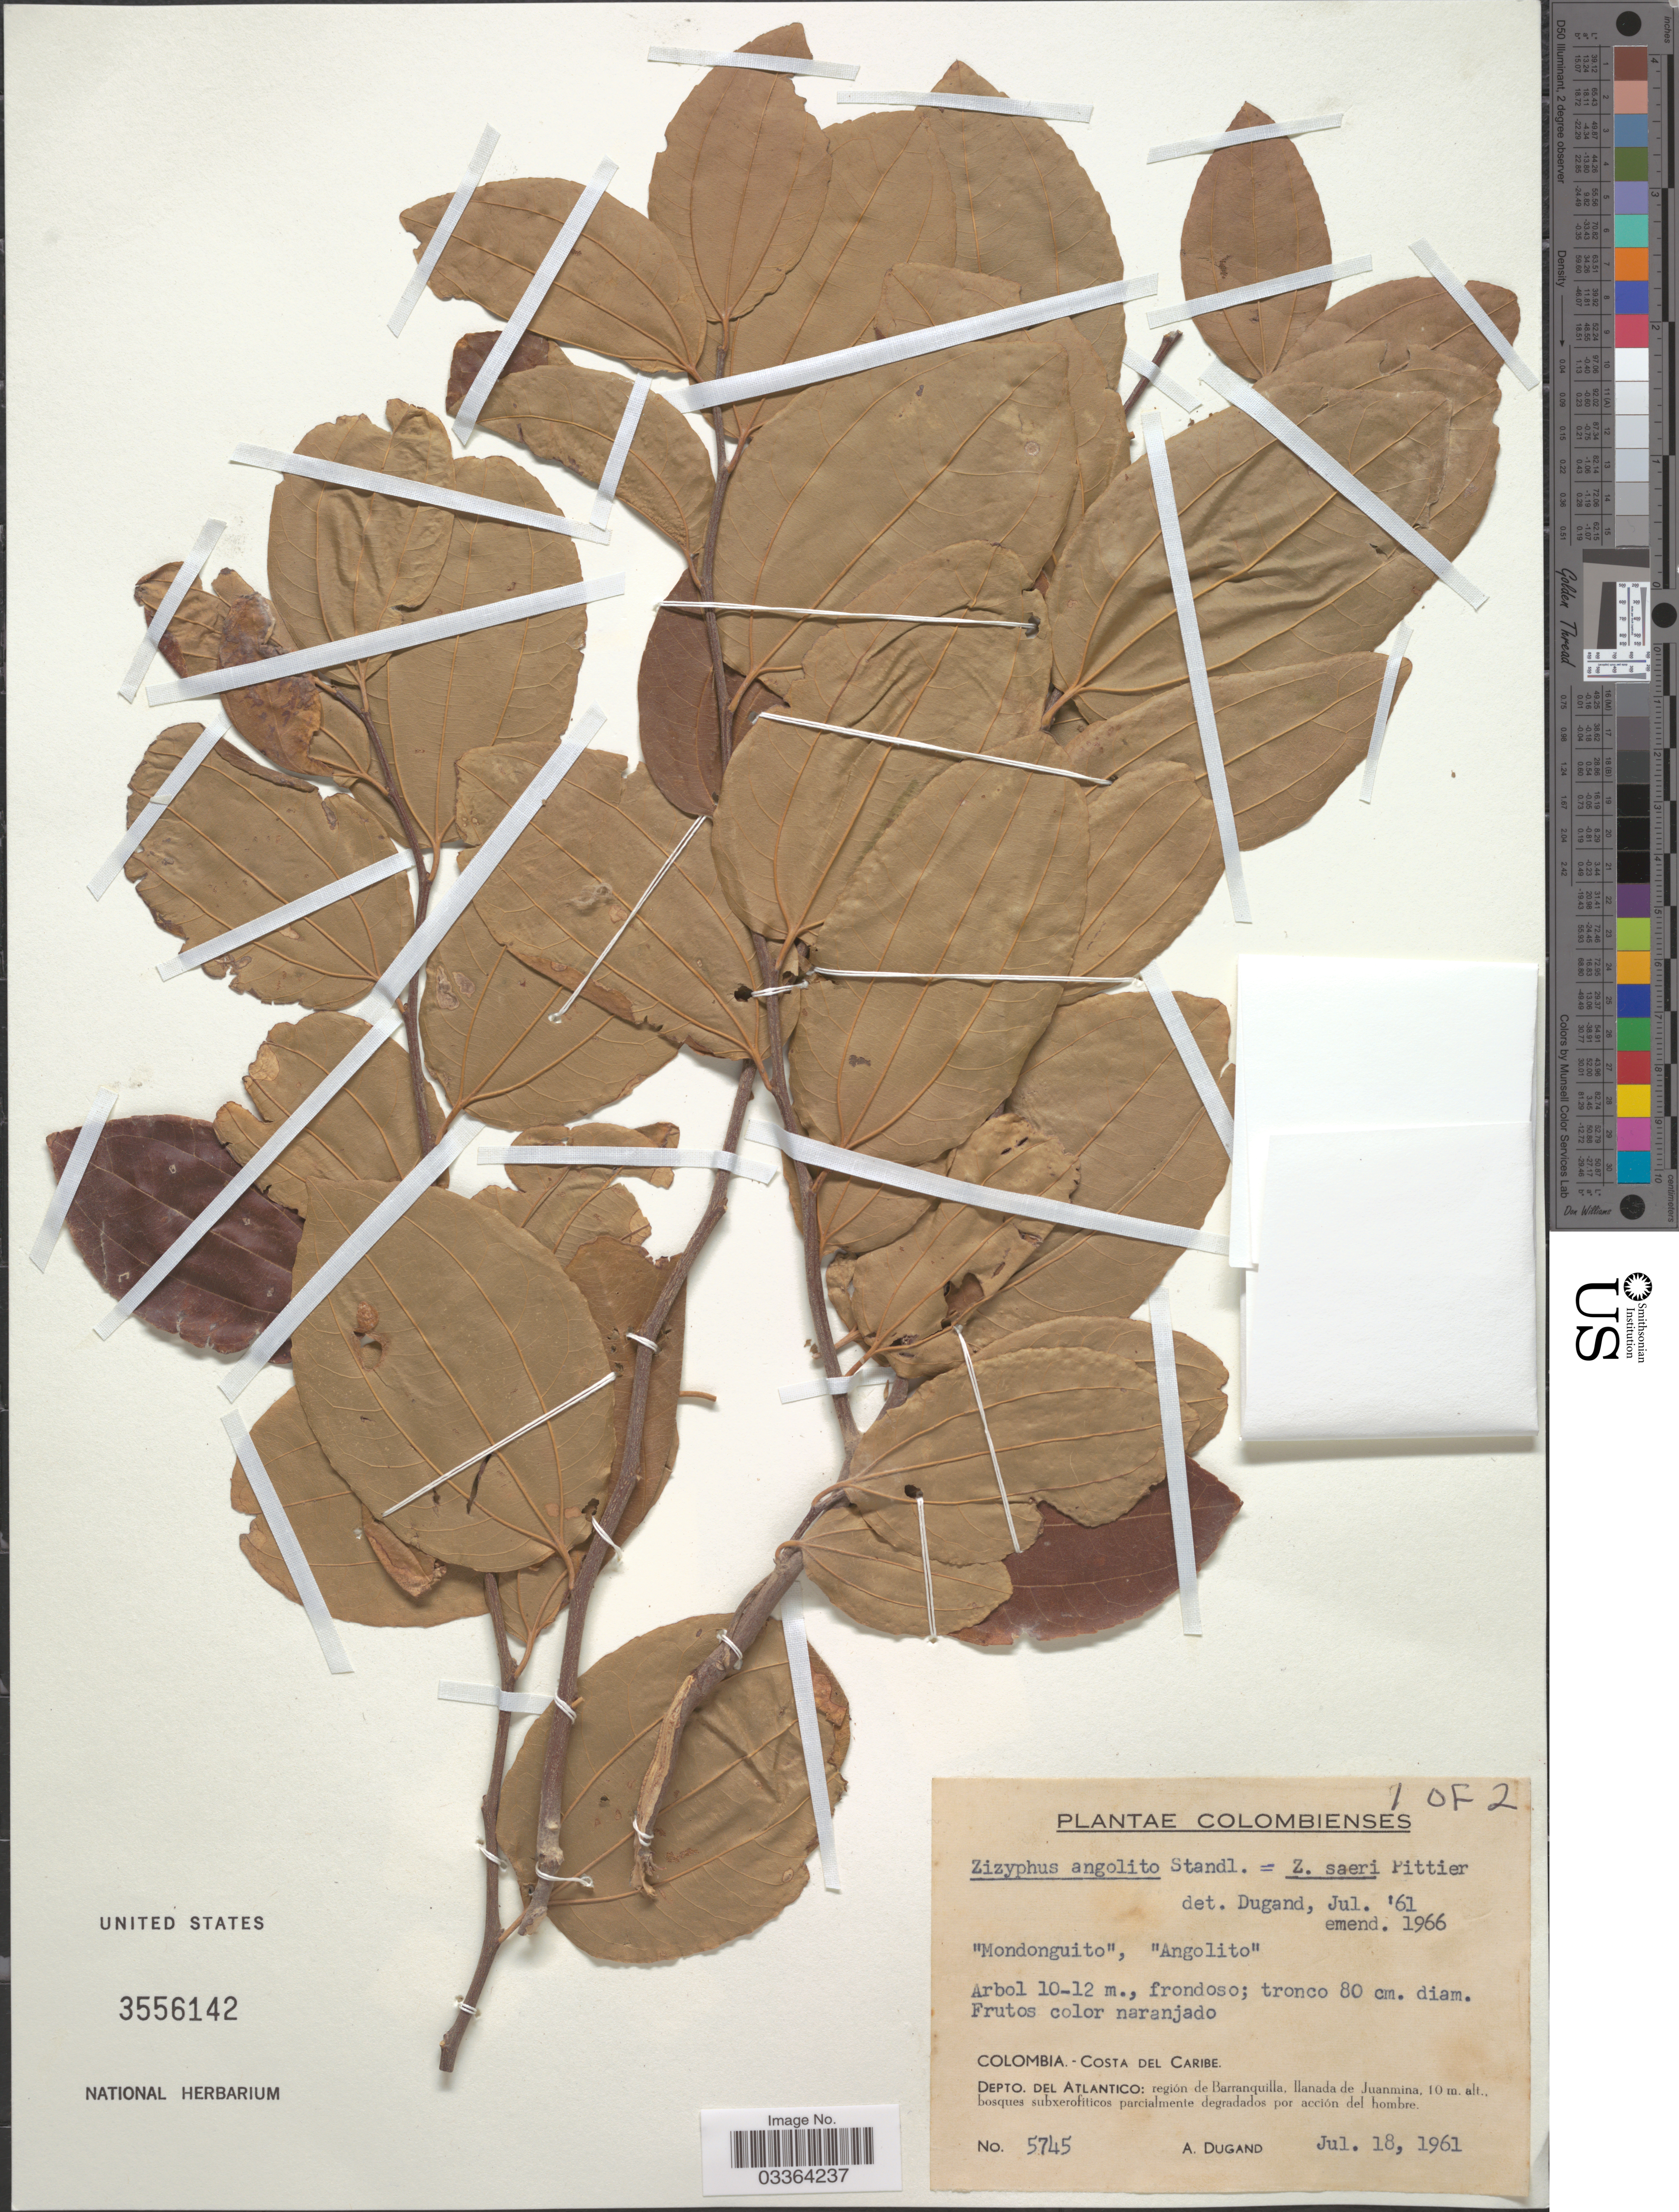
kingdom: Plantae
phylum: Tracheophyta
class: Magnoliopsida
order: Rosales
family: Rhamnaceae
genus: Sarcomphalus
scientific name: Sarcomphalus saeri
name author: (Pittier) Hauenschild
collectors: A. Dugand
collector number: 5745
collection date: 1961-07-18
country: Colombia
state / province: Atlántico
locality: Costa del Caribe, Depto. del Atlantico: región de Barranquilla, llanada de Juanmina.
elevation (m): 10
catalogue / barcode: US 3556142